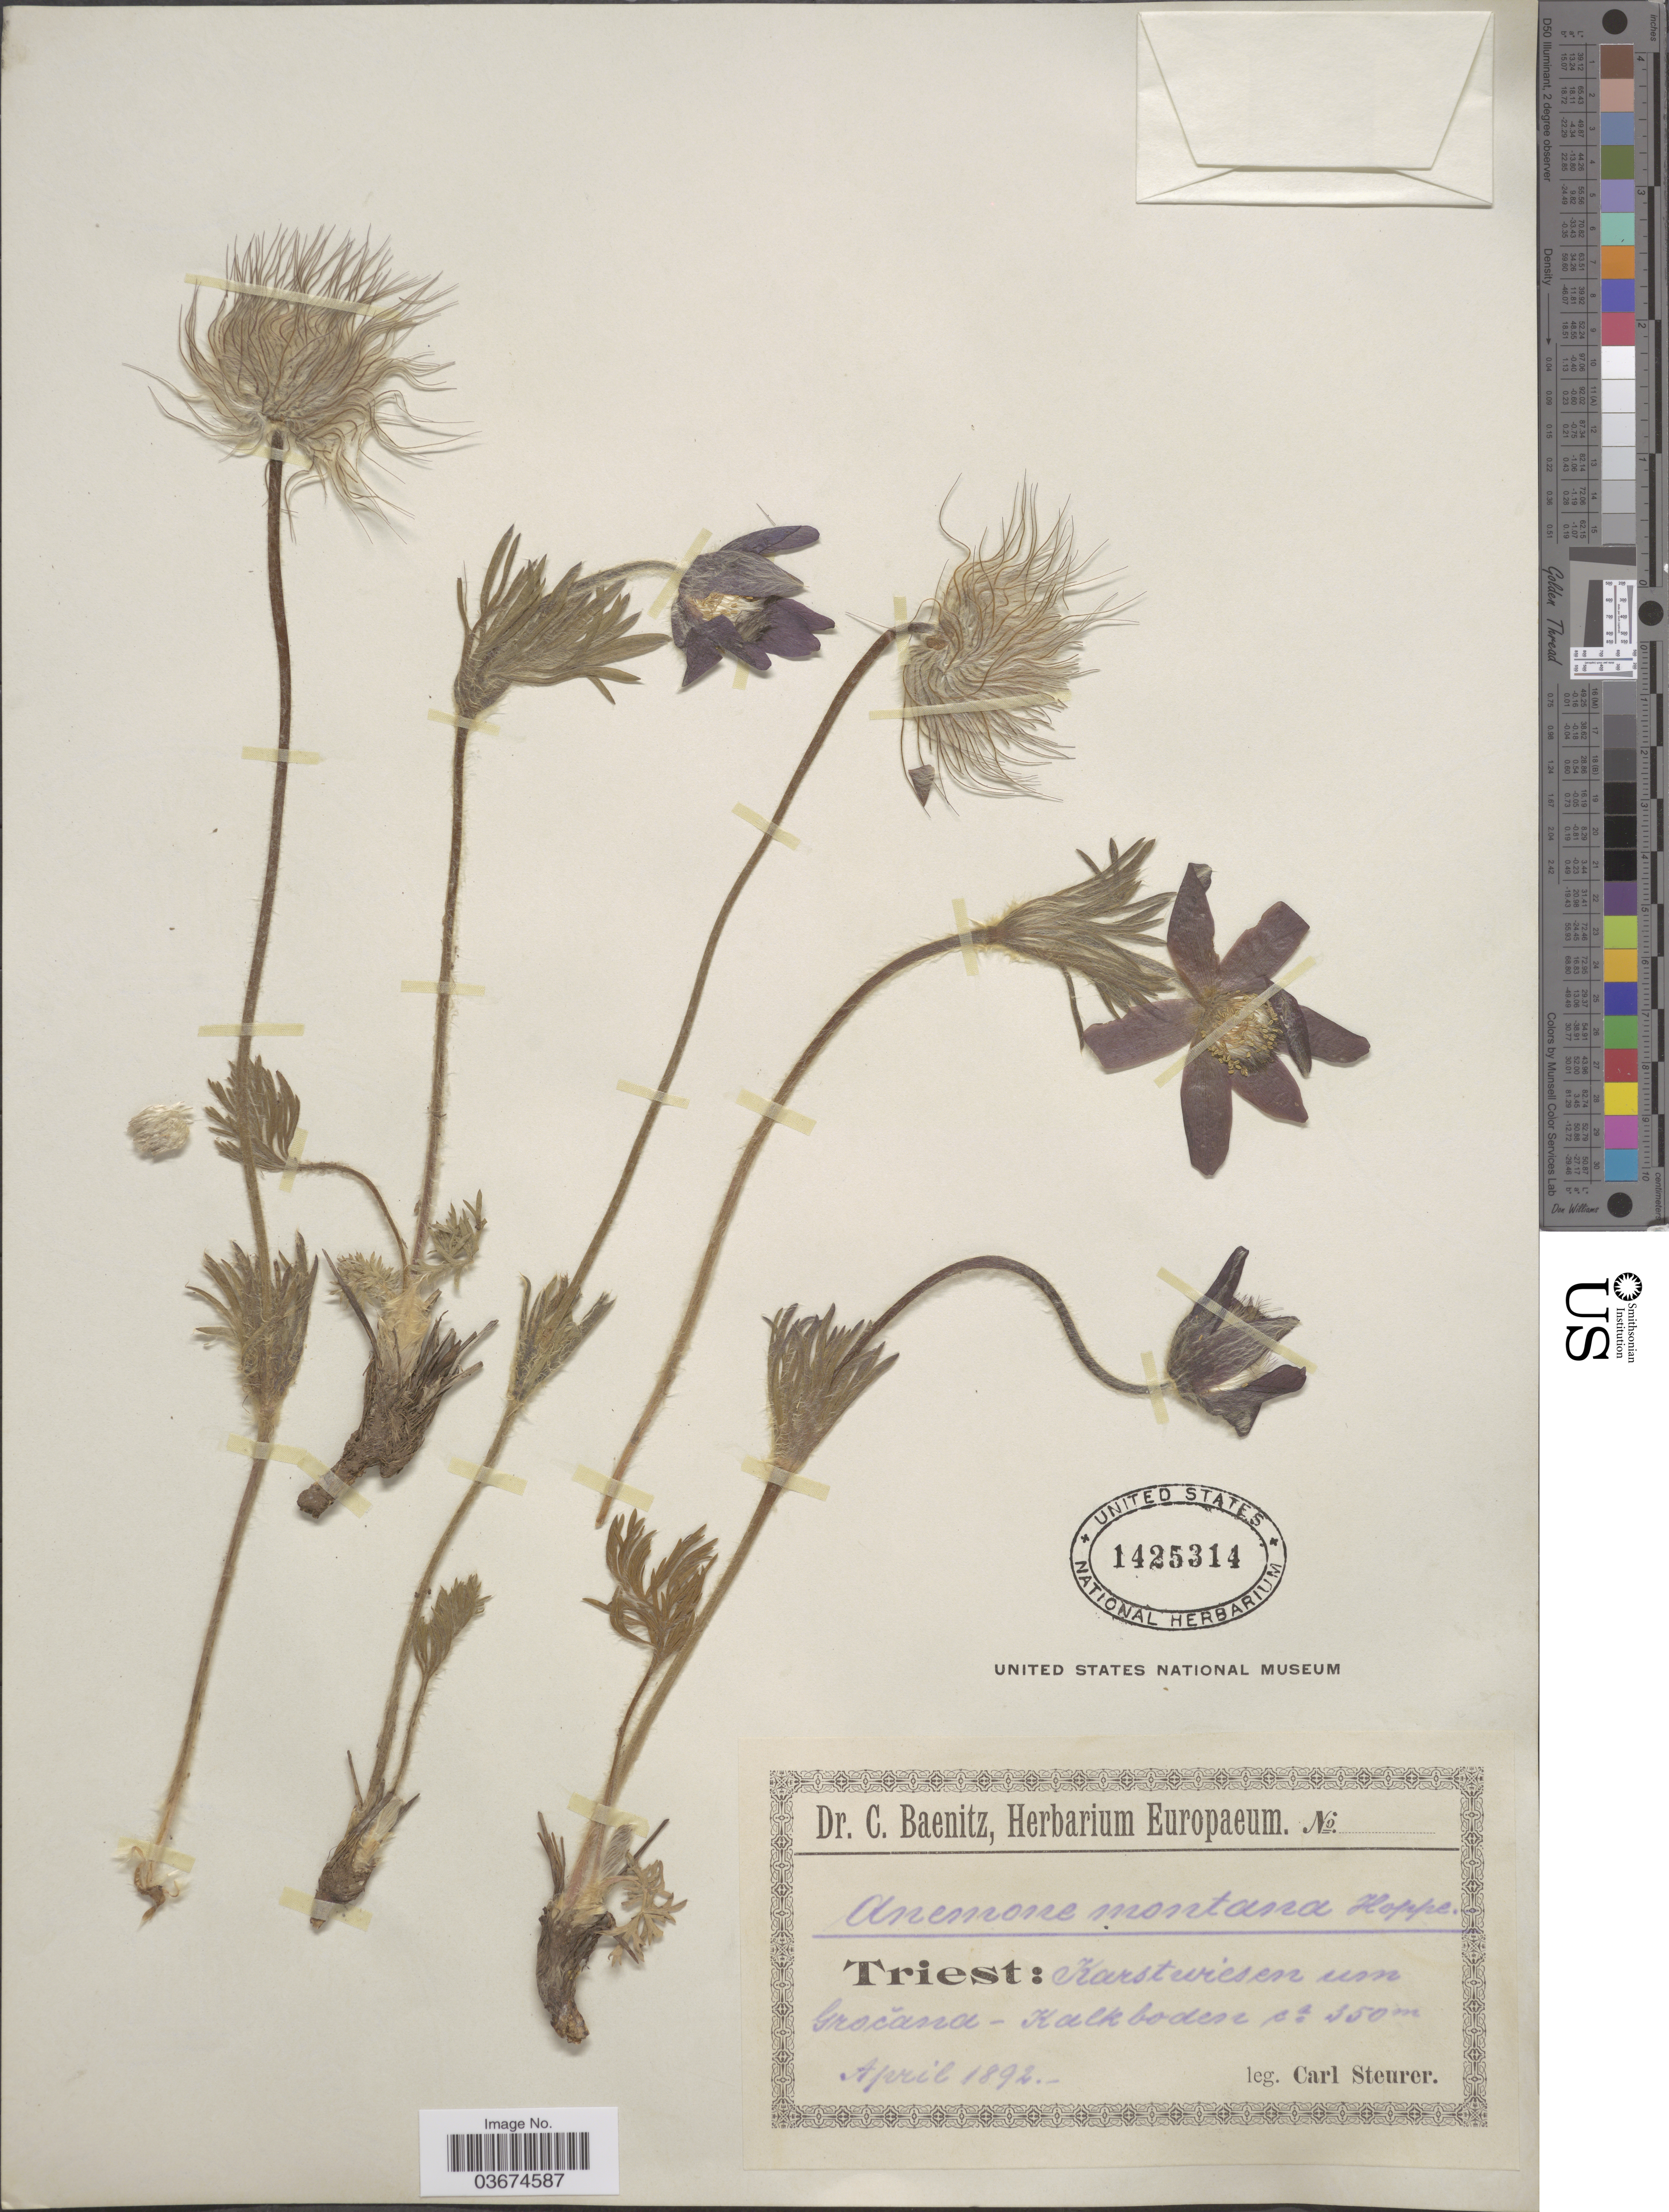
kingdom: Plantae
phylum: Tracheophyta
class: Magnoliopsida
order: Ranunculales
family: Ranunculaceae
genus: Pulsatilla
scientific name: Pulsatilla montana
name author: Rchb.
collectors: C. Steurer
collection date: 1892-04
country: Italy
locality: Triest: Karsturesen um Gročana-Kalkboden.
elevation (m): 350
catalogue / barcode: US 1425314